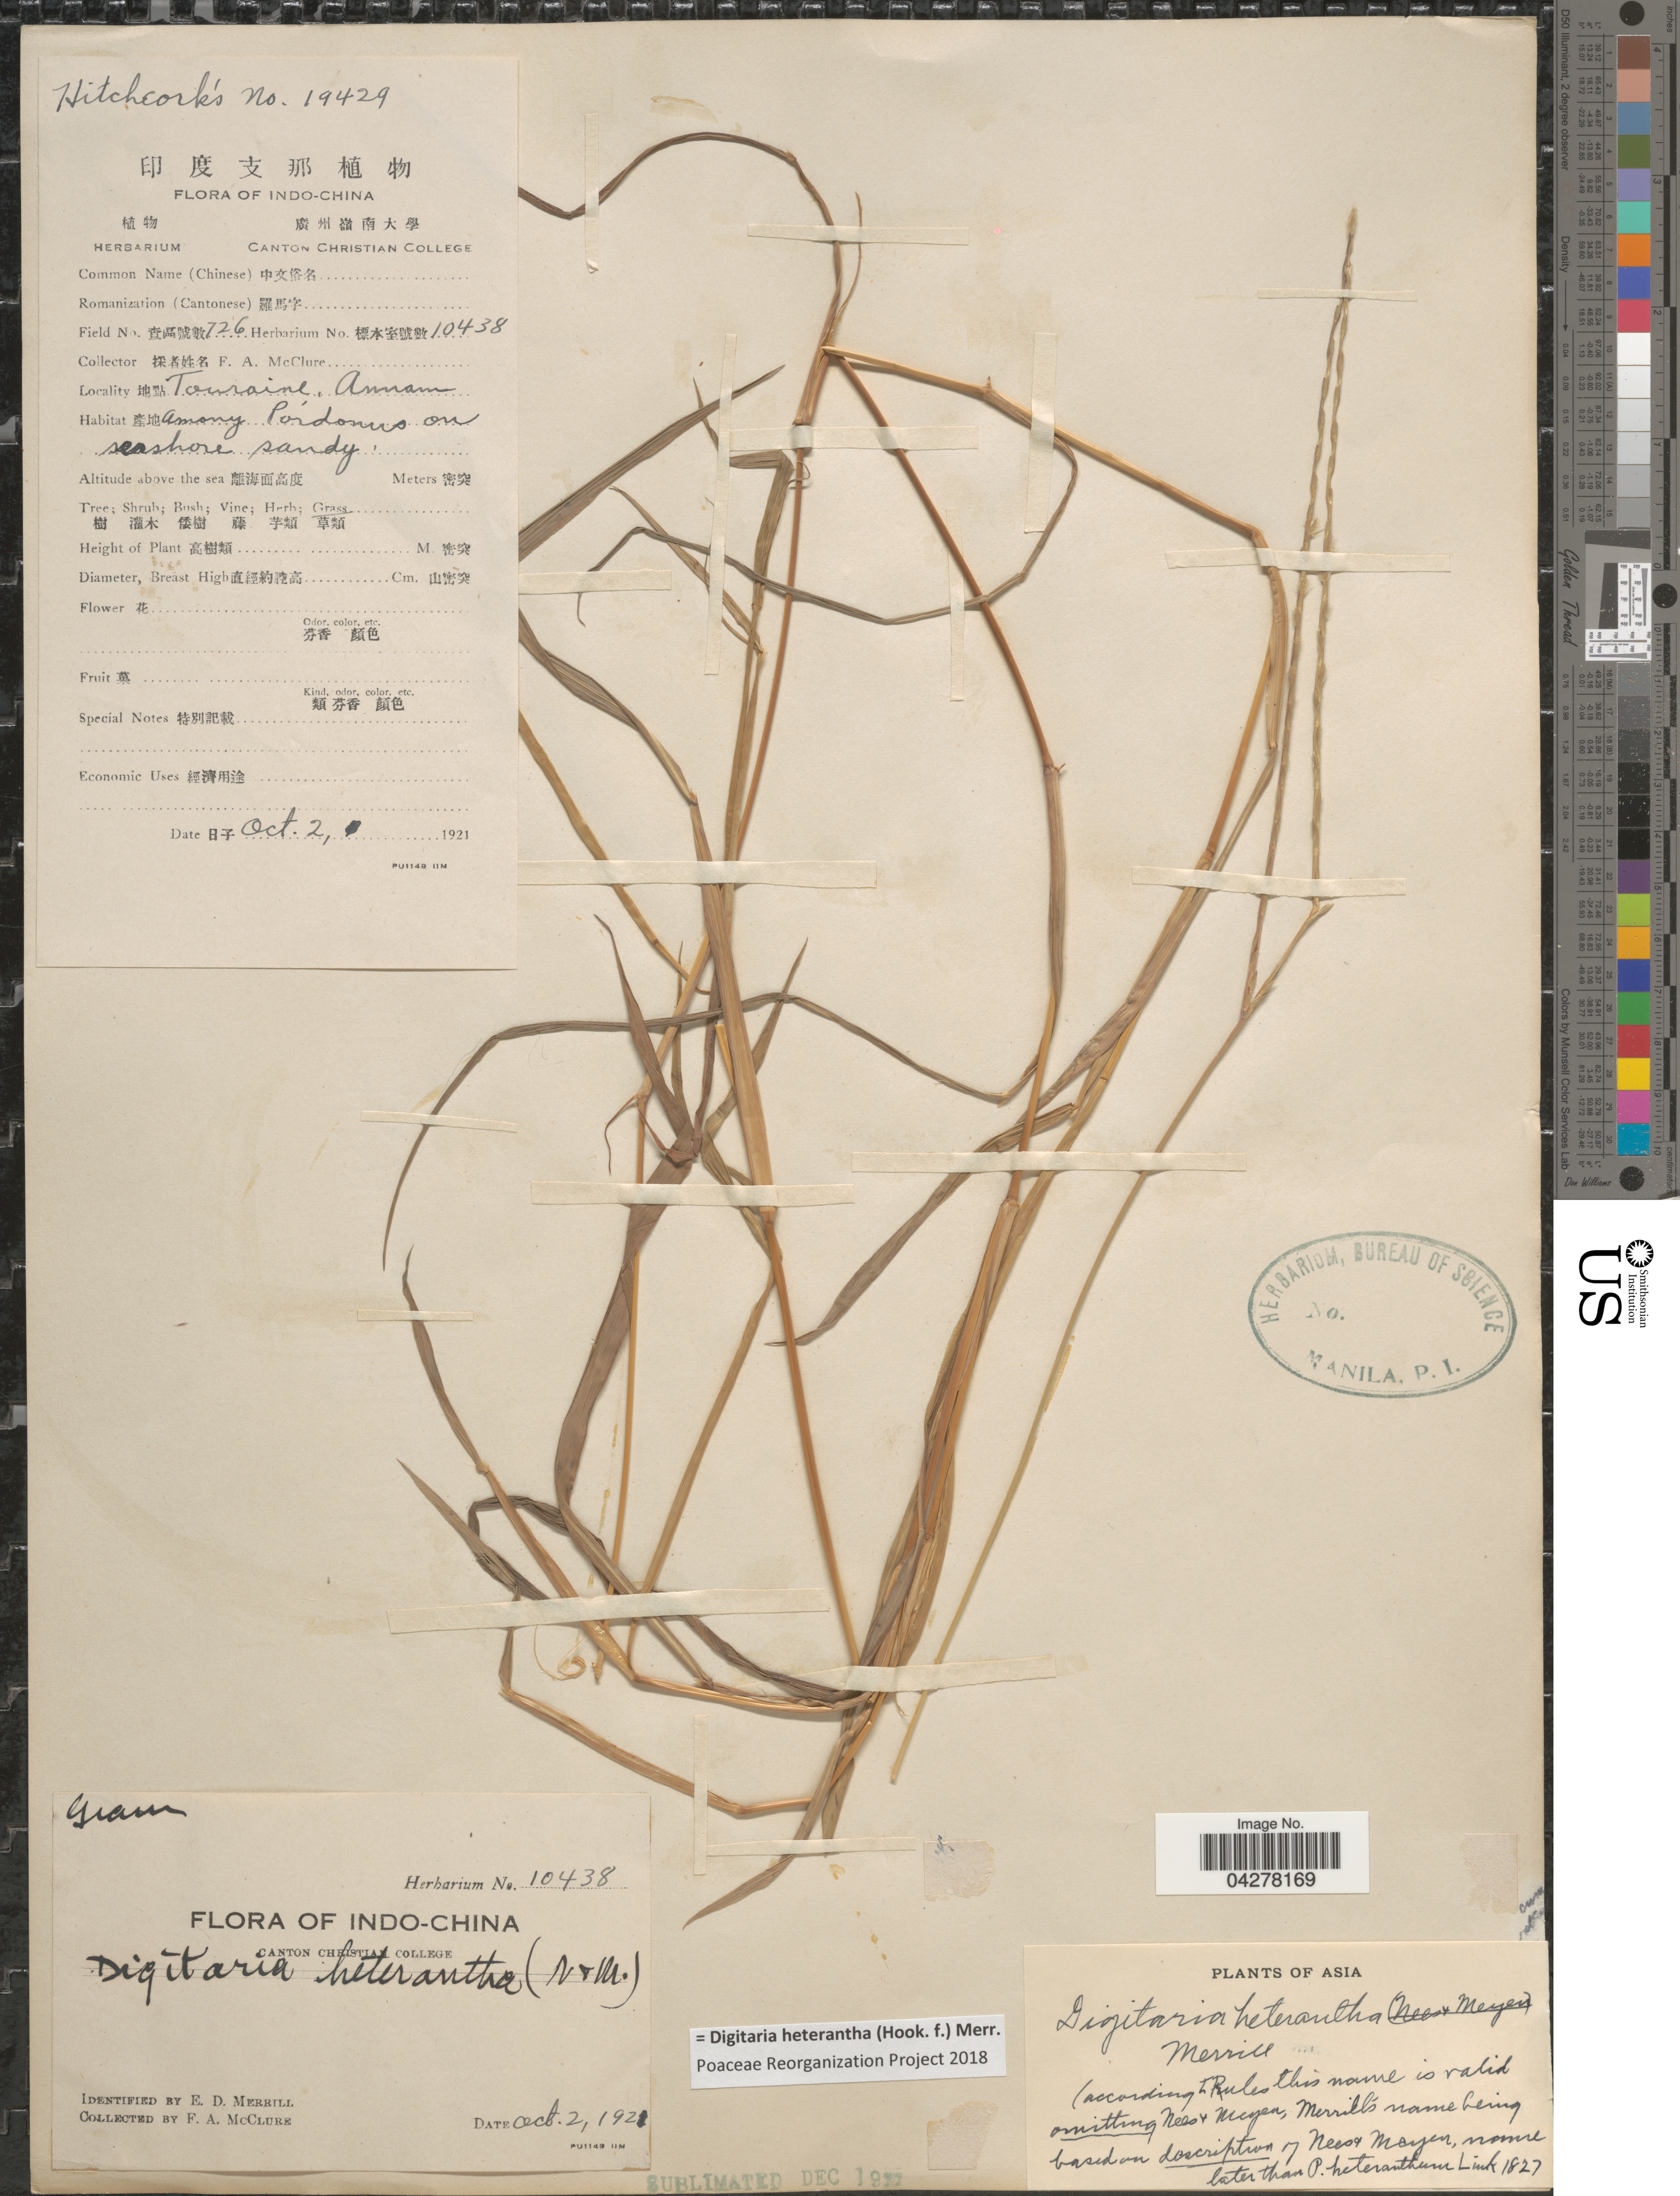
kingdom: Plantae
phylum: Tracheophyta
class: Liliopsida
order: Poales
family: Poaceae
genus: Digitaria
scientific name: Digitaria heterantha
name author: (Hook. f.) Merr.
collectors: F. A. McClure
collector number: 10438/726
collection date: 1921-10-02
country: Vietnam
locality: Indo-China. Touraine, Annam. On seashore sandy.